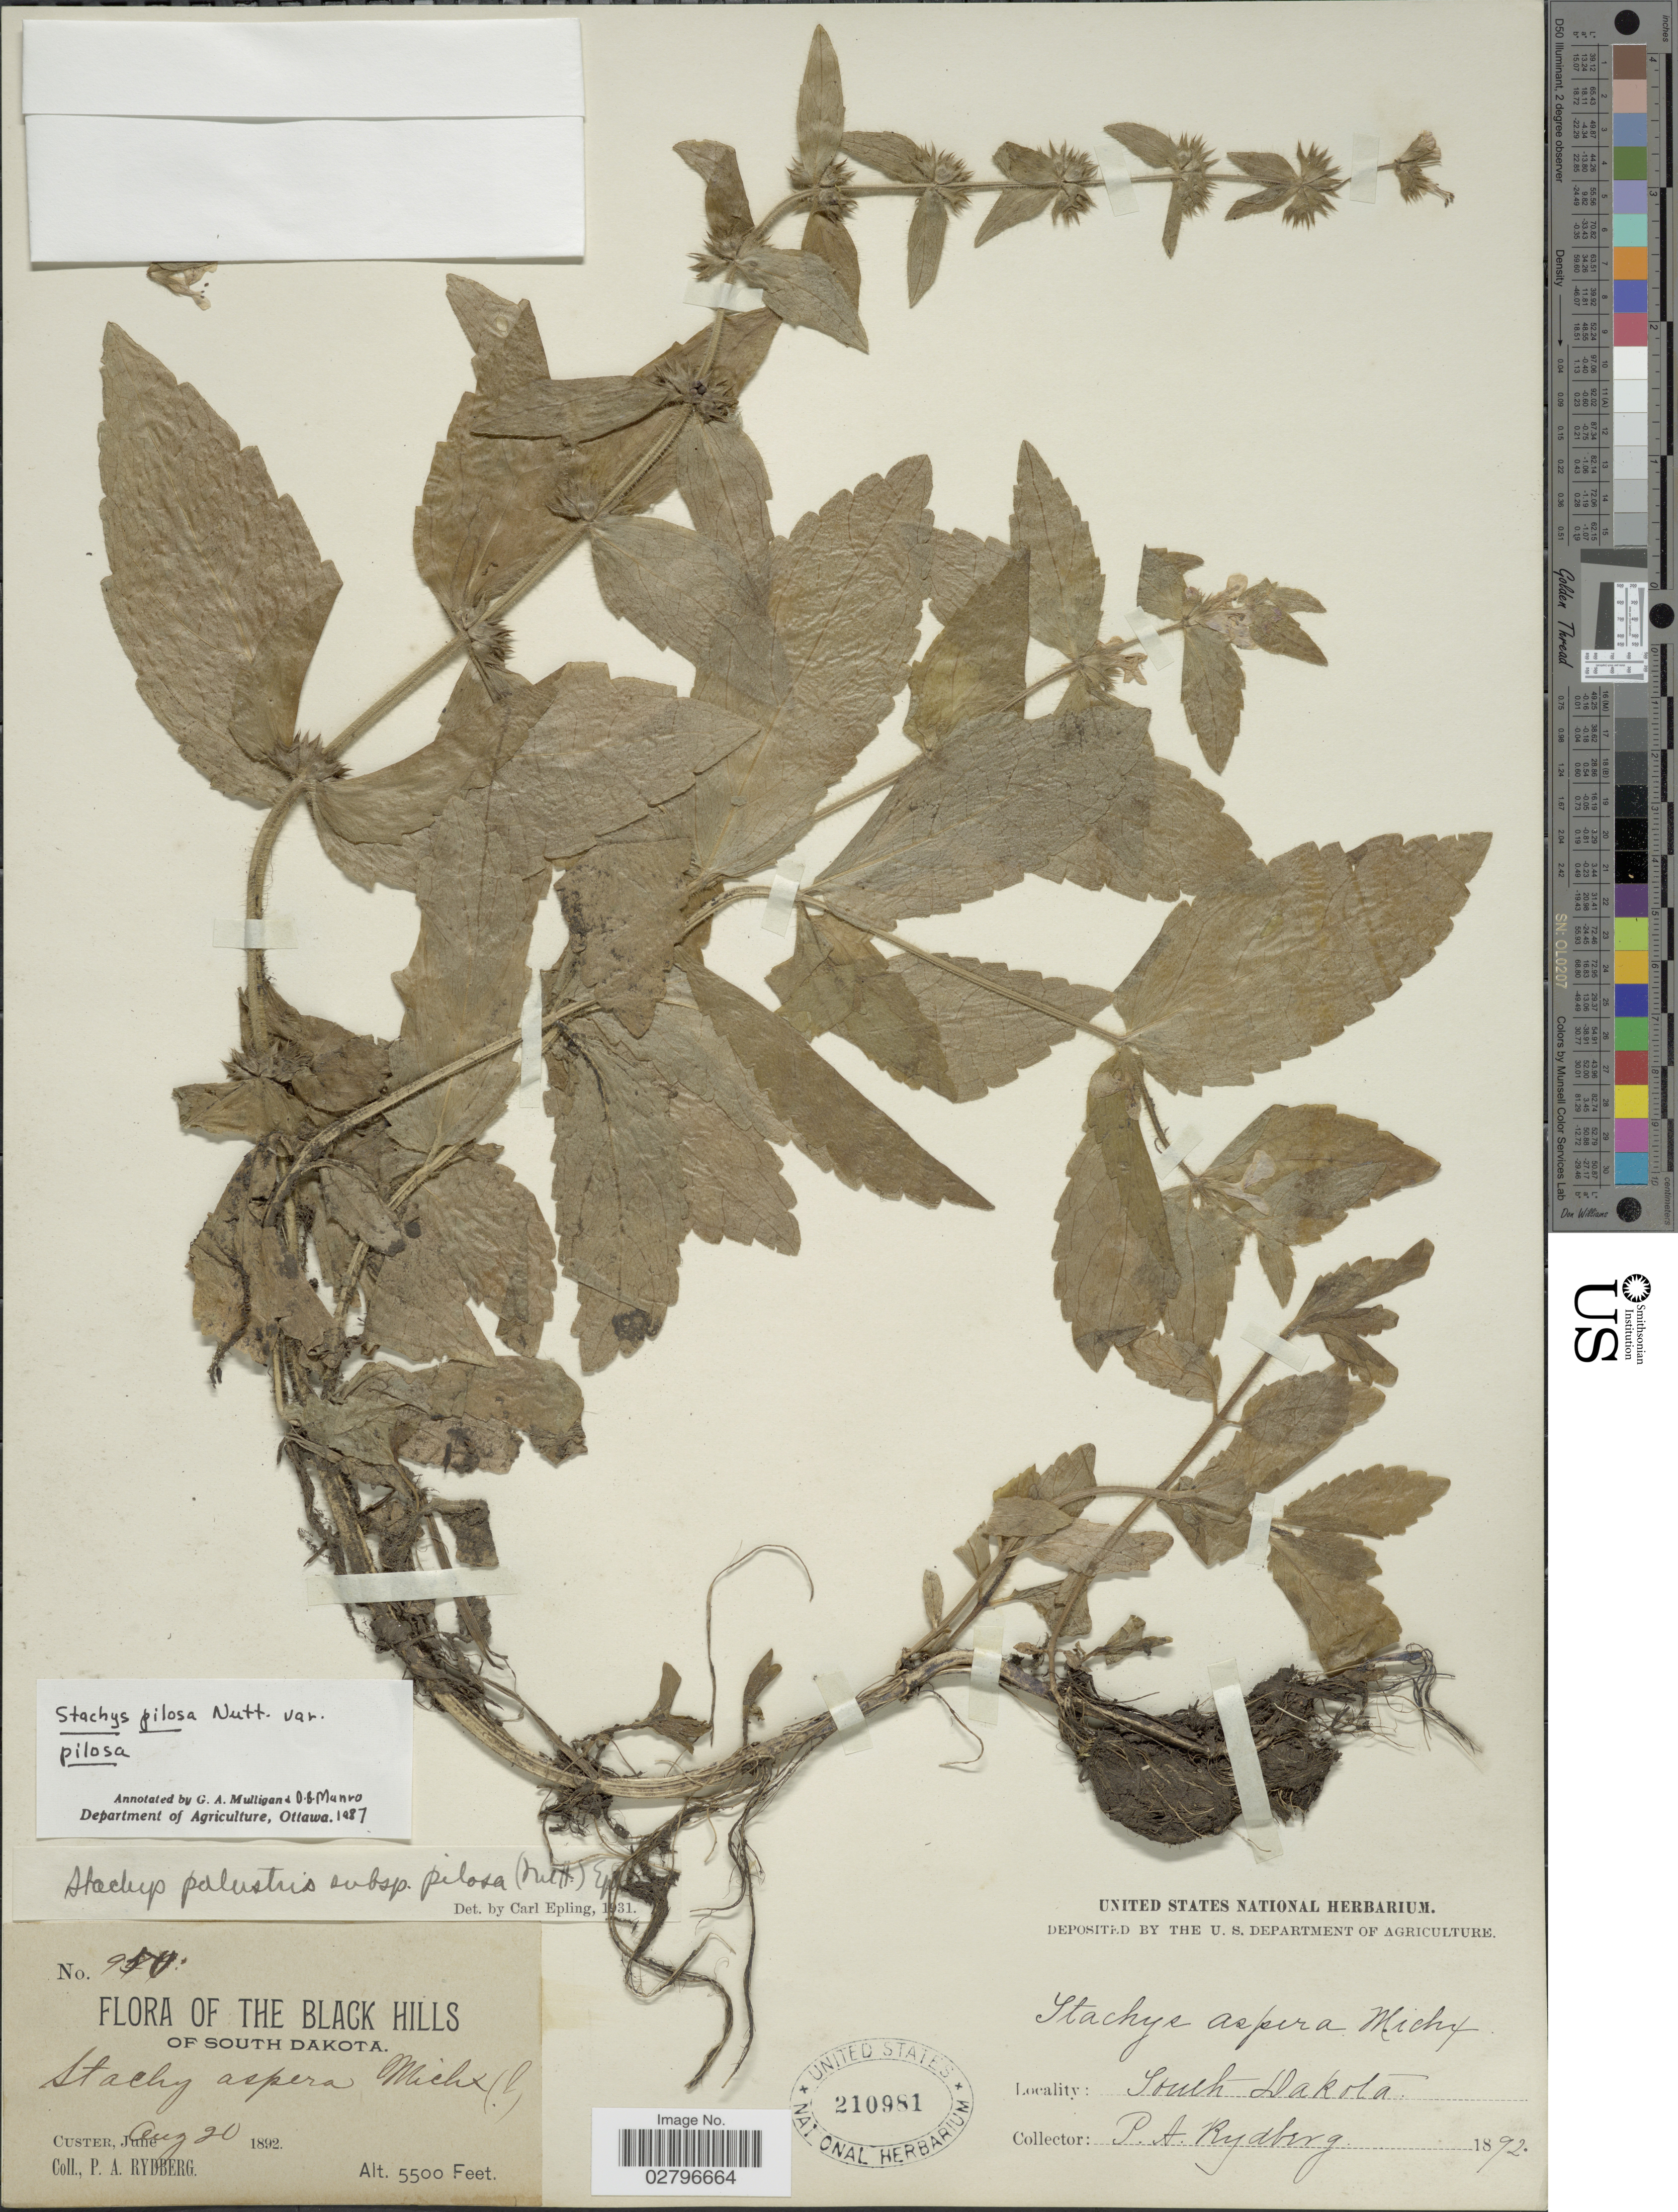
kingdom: Plantae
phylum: Tracheophyta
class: Magnoliopsida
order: Lamiales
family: Lamiaceae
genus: Stachys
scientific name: Stachys pilosa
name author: Nutt.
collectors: P. A. Rydberg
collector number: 950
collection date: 1892-08-20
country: United States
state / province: South Dakota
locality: Black Hills. Custer.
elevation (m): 1676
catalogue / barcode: US 210981